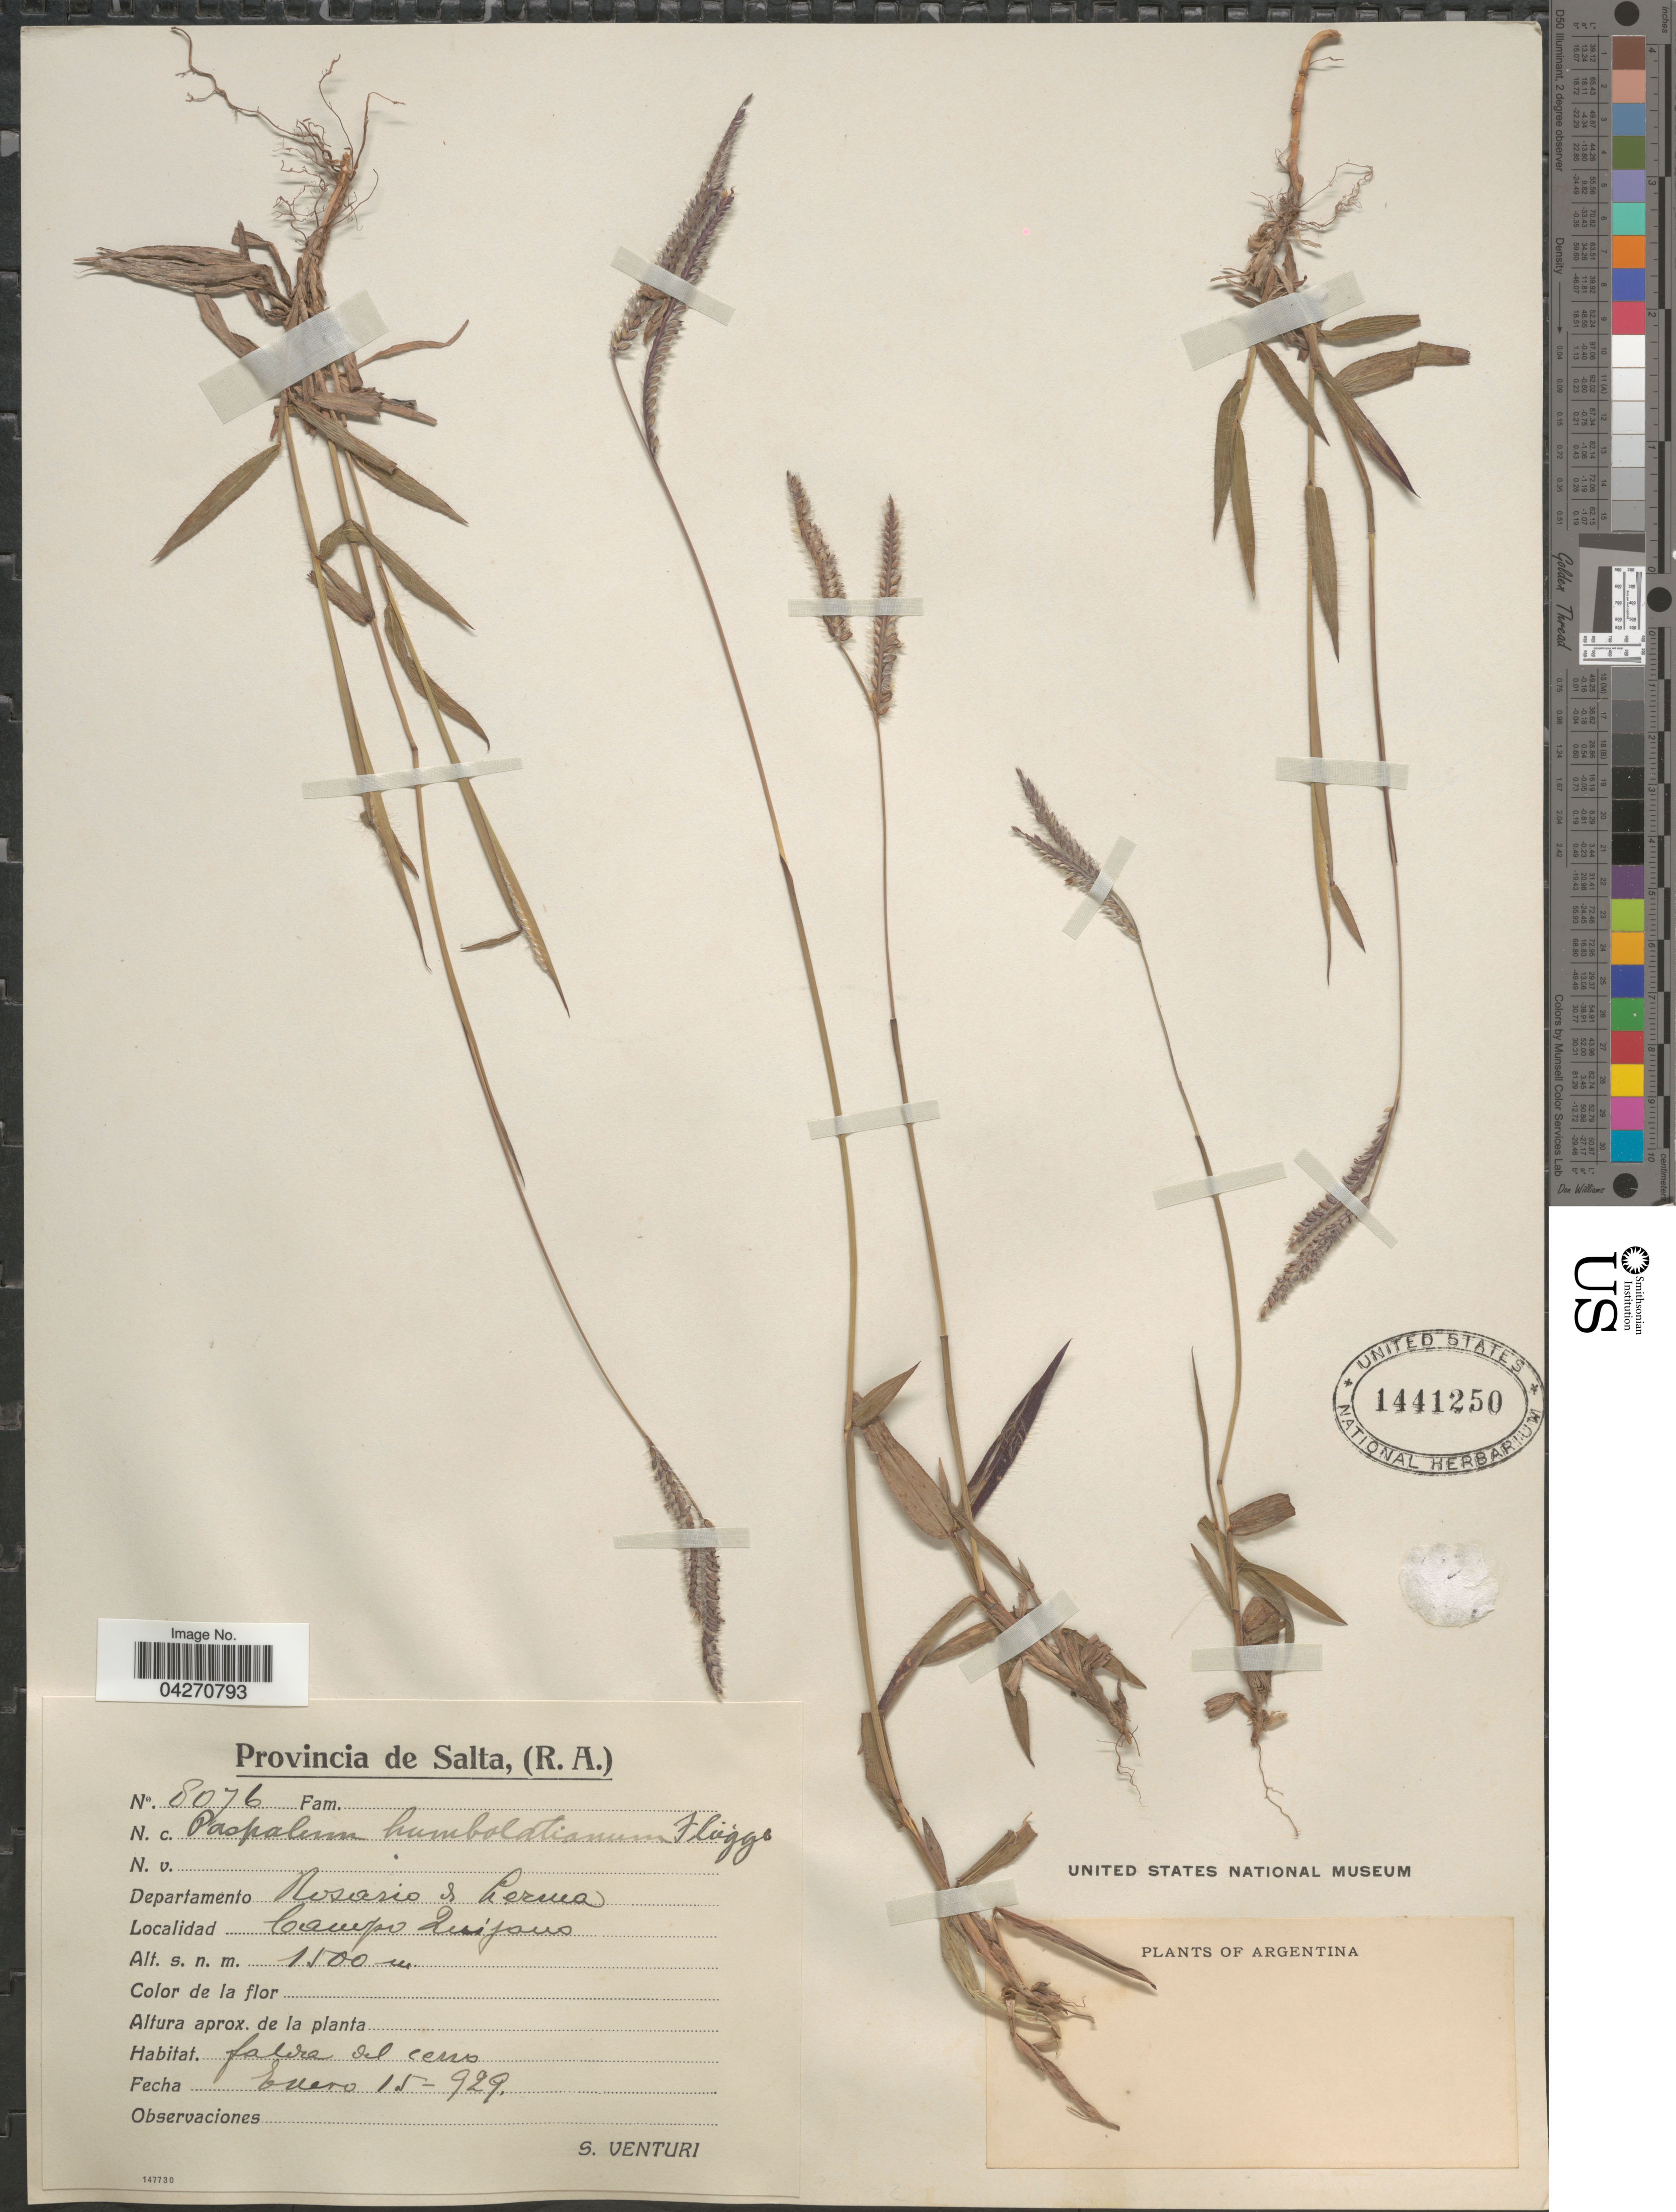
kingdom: Plantae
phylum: Tracheophyta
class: Liliopsida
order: Poales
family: Poaceae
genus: Paspalum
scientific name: Paspalum humboldtianum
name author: Flüggé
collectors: S. Venturi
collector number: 8076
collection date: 1929-01-15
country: Argentina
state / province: Salta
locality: Departamento Rosario de Lerma.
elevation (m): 1500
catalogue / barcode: US 1441250